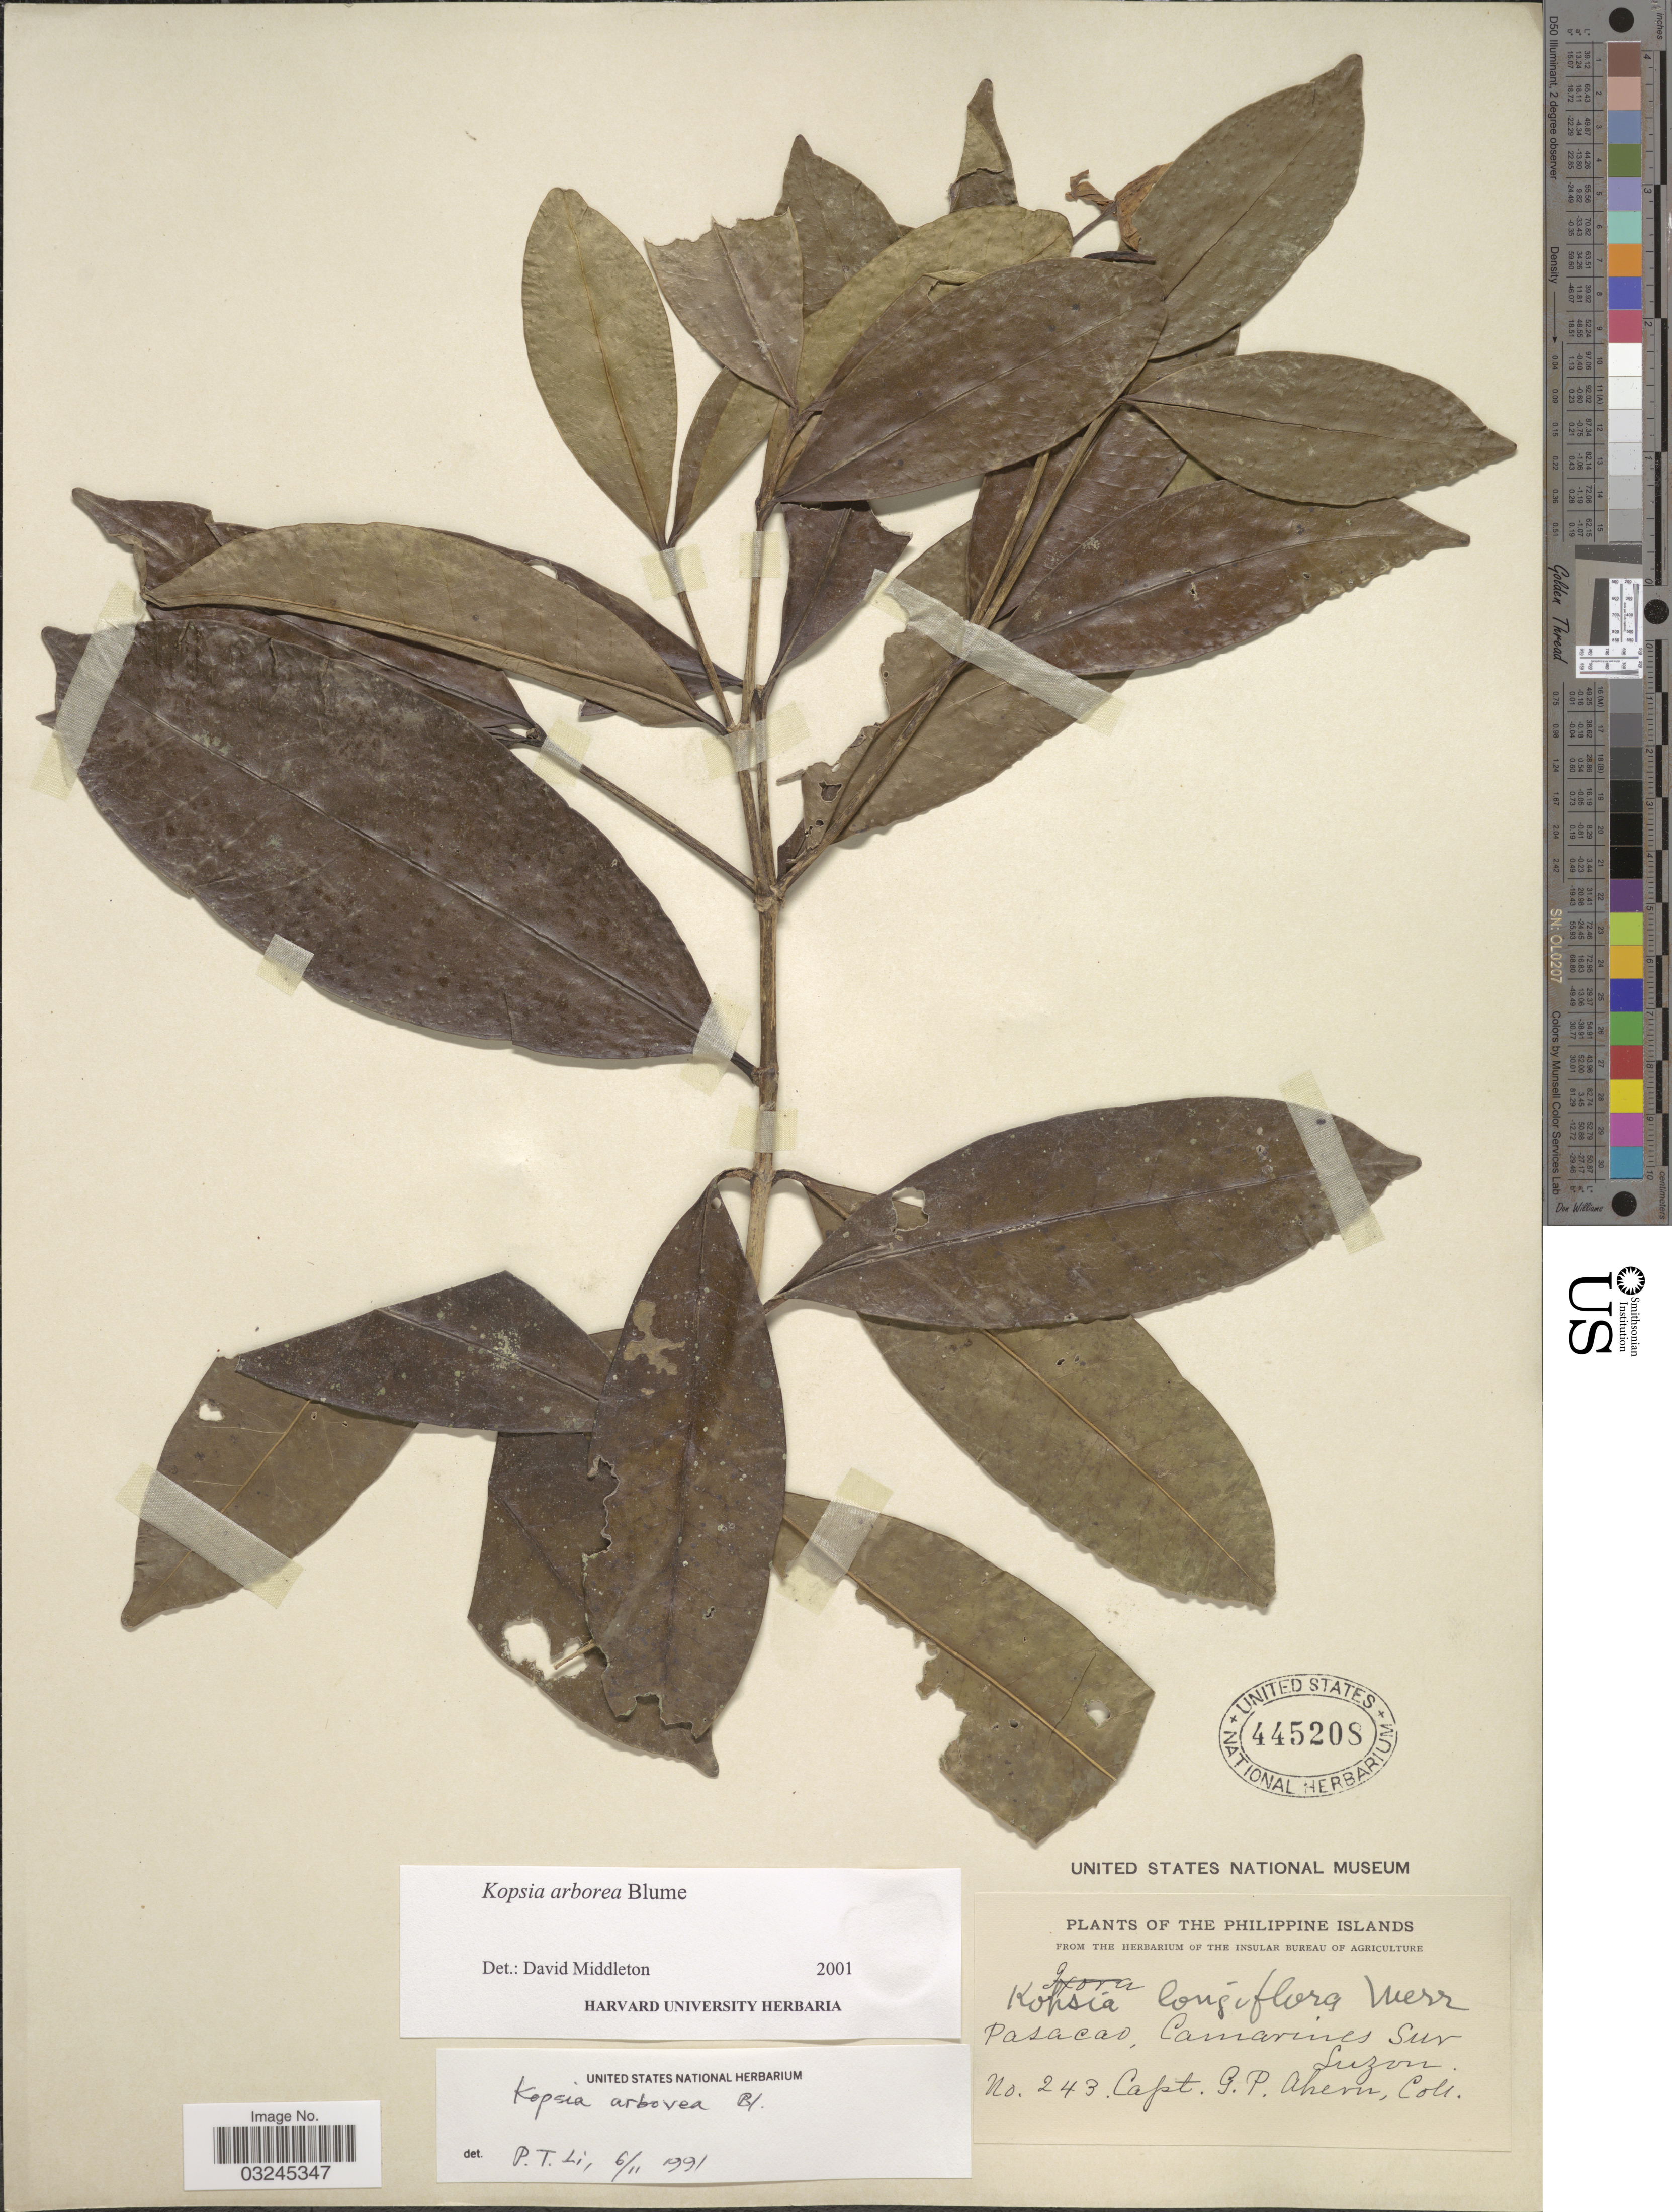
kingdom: Plantae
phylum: Tracheophyta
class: Magnoliopsida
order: Gentianales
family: Apocynaceae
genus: Kopsia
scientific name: Kopsia arborea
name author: Blume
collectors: G. Ahern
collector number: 243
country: Philippines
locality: Pasacao, Camarines Sur. Luzon.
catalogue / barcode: US 445208